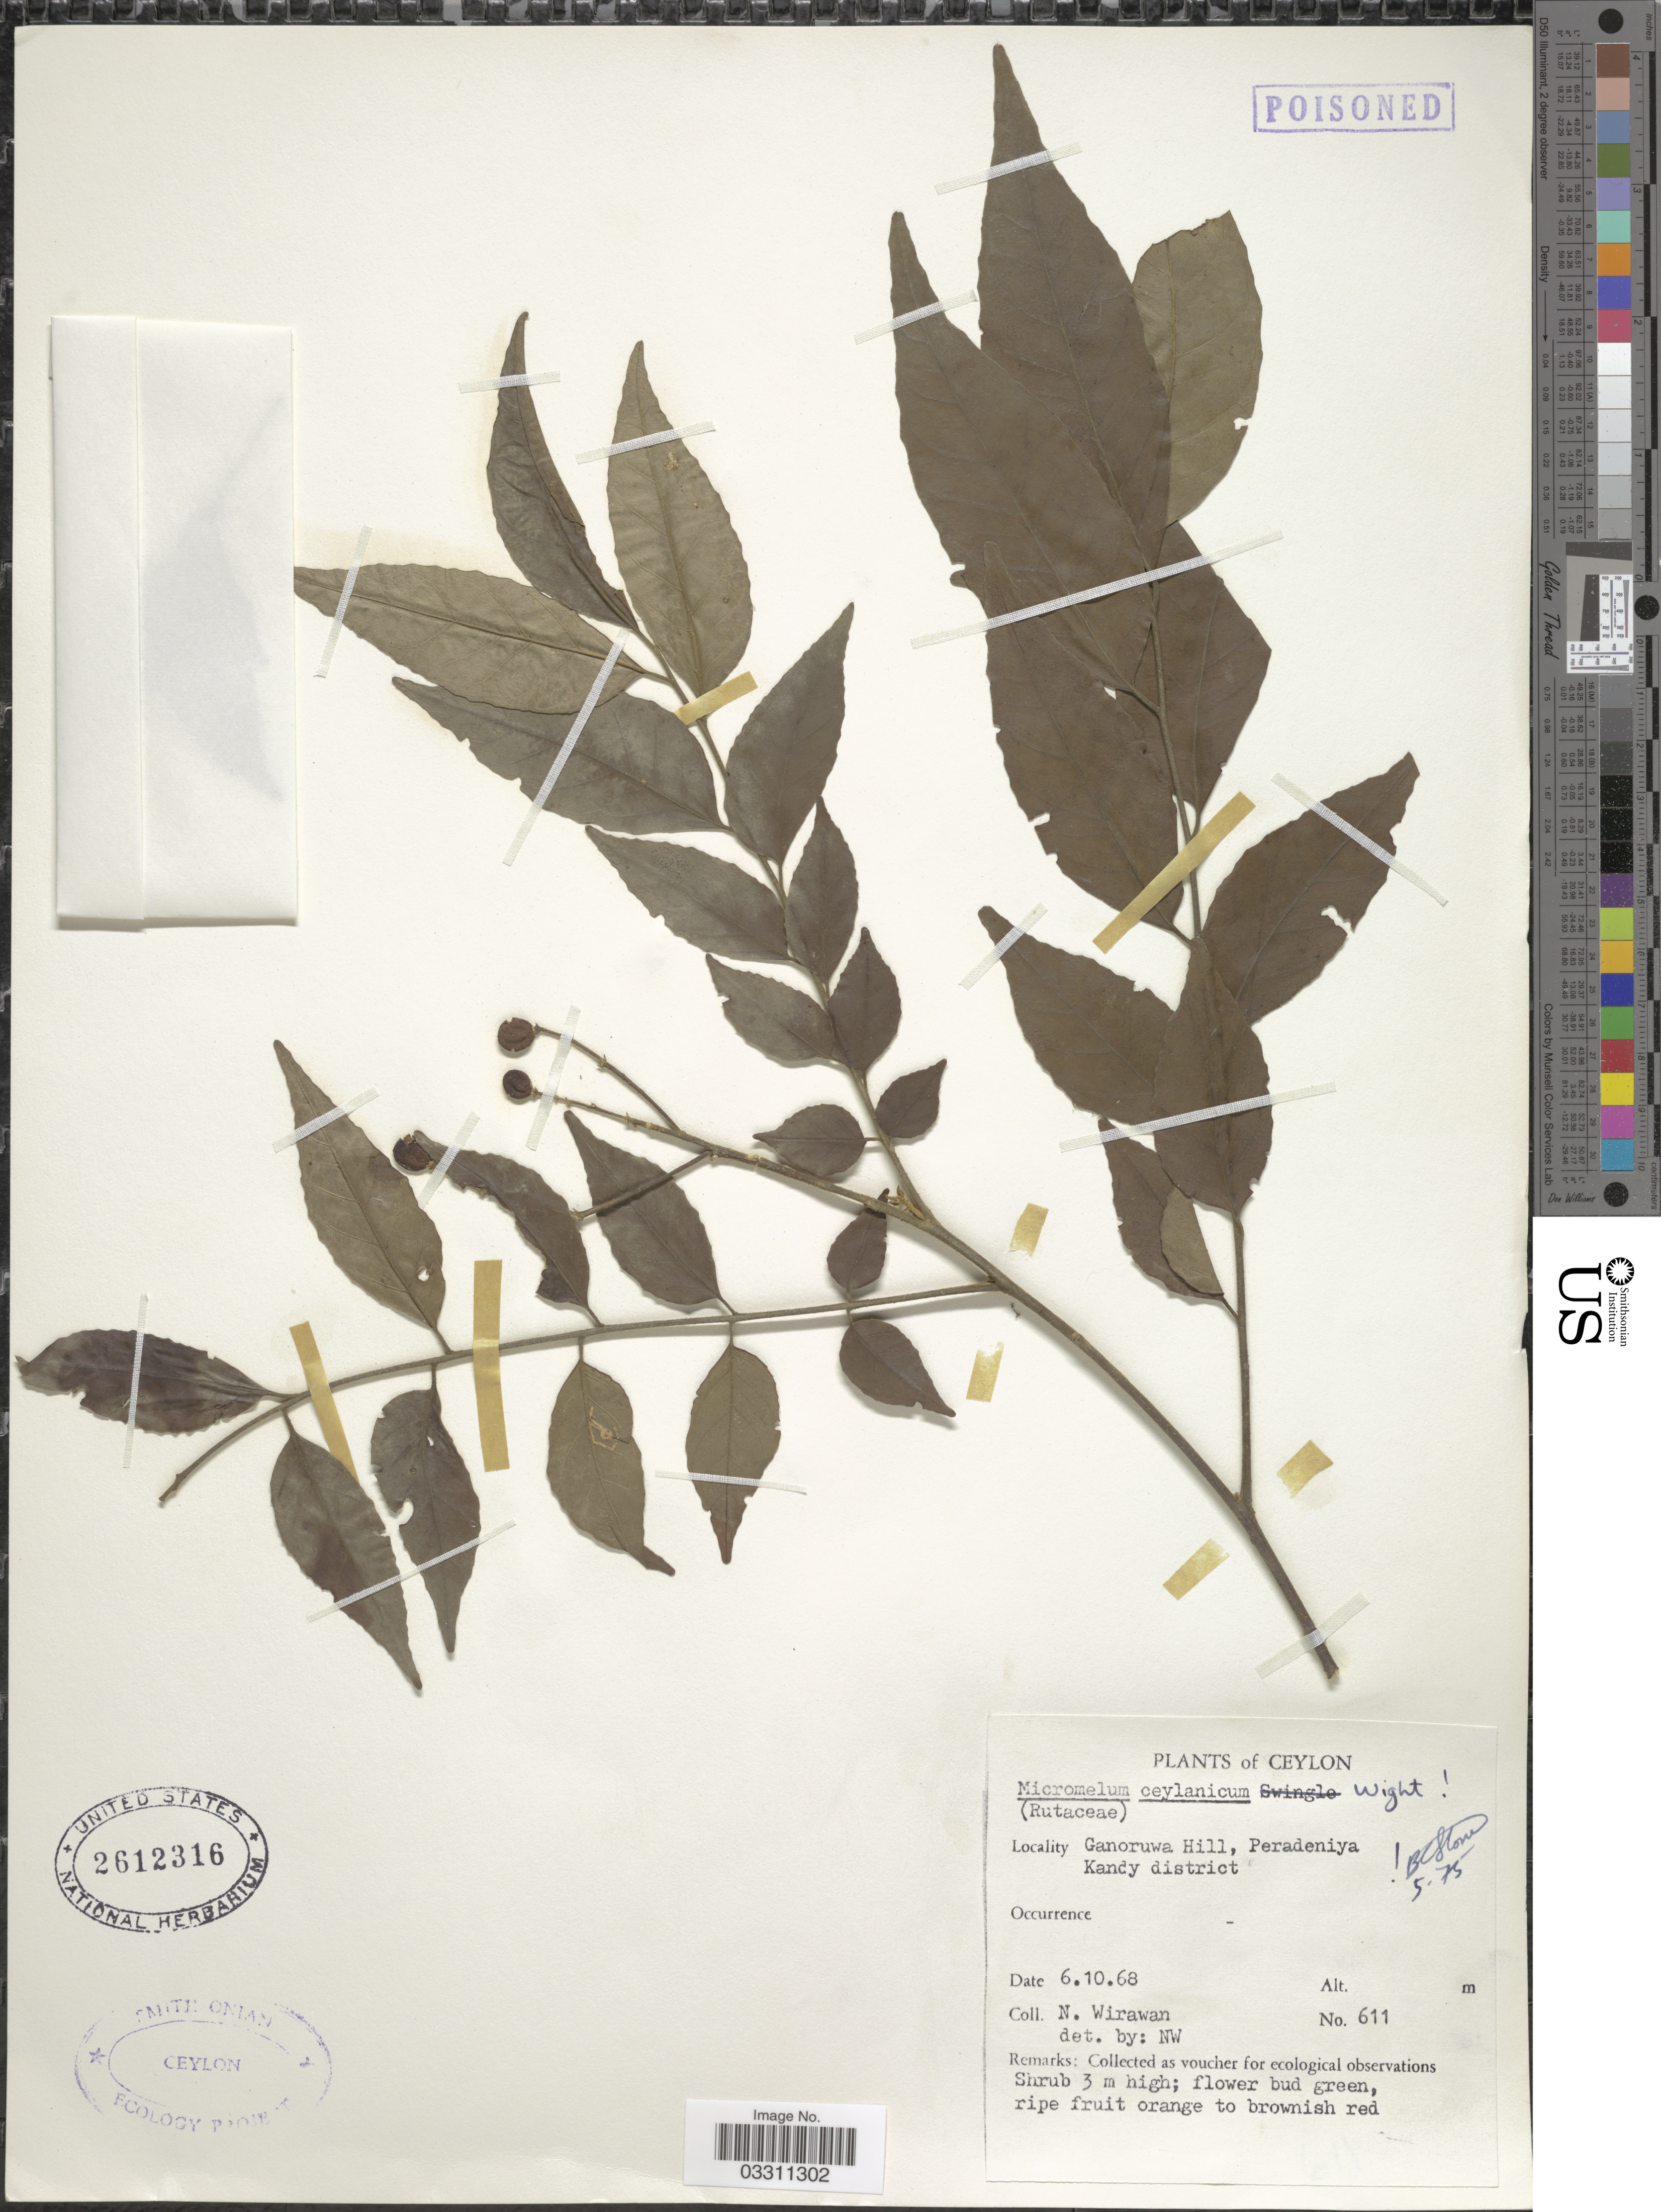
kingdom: Plantae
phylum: Tracheophyta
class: Magnoliopsida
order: Sapindales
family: Rutaceae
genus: Micromelum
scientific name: Micromelum ceylanicum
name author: Wight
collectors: N. Wirawan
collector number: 611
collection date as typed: Transcribed d/m/y: 6/10/68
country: Sri Lanka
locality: Ceylon. Ganoruwa Hill, Peradeniya. Kandy district.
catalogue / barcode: US 2612316